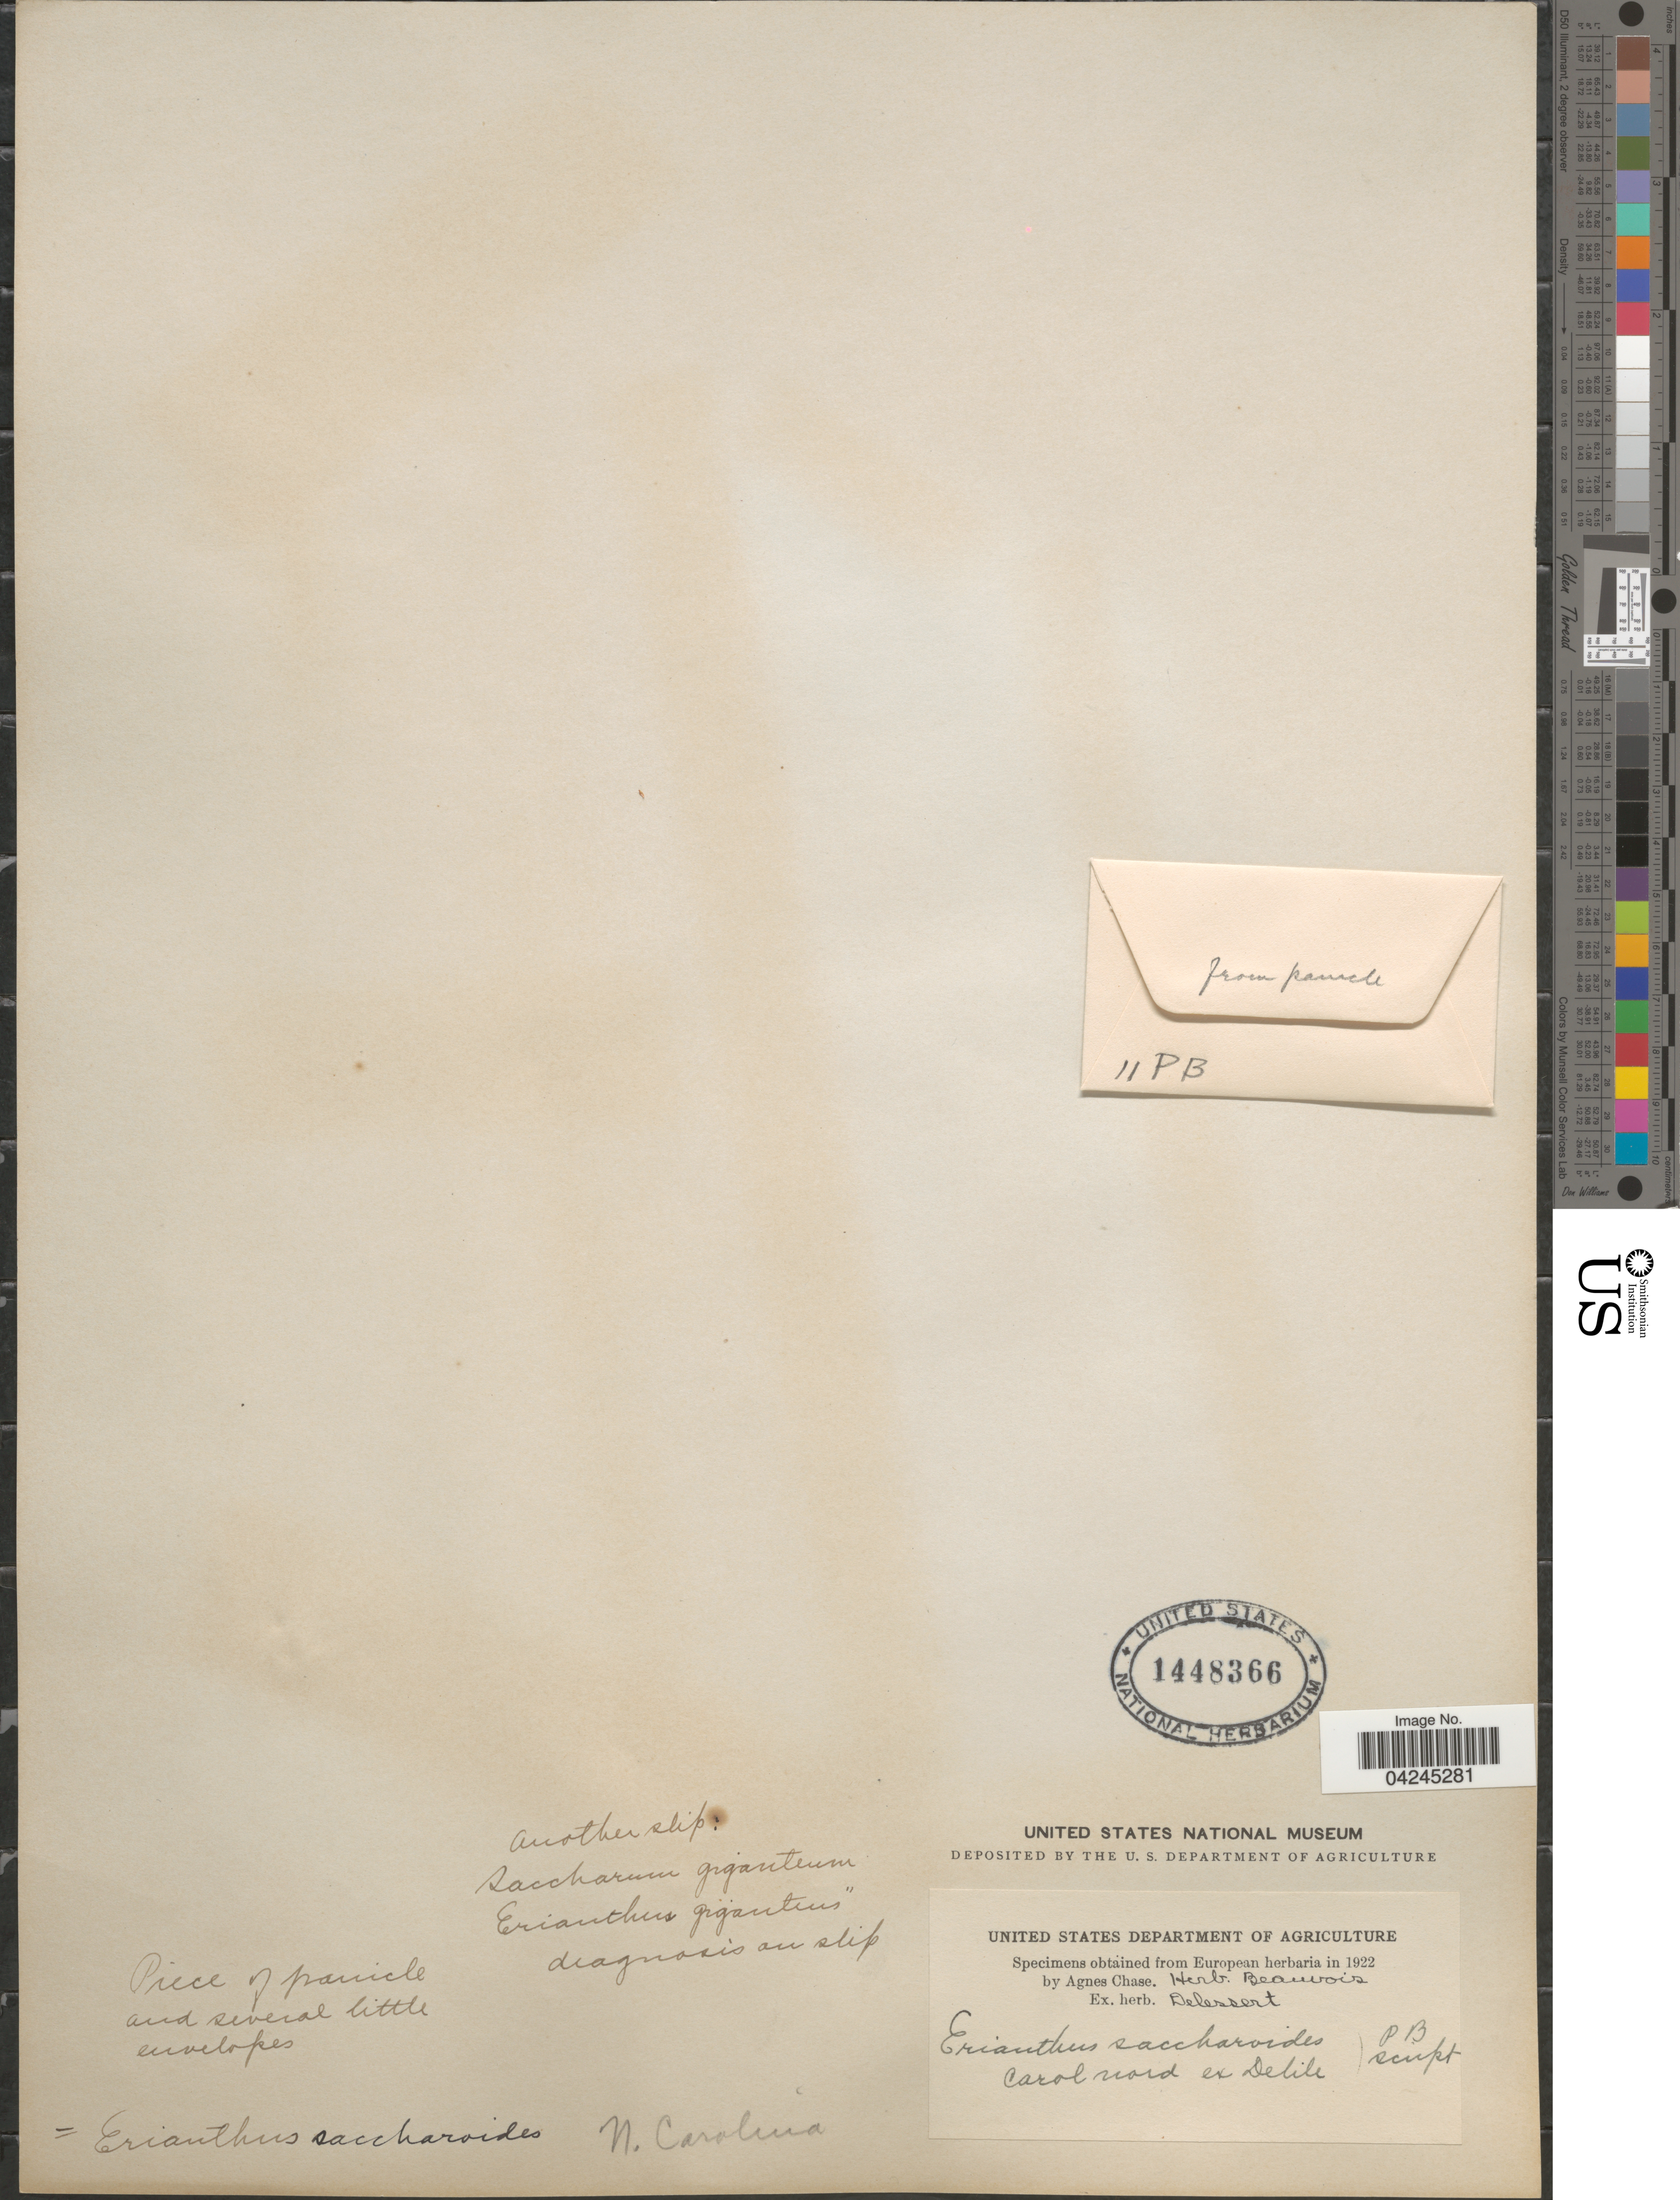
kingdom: Plantae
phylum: Tracheophyta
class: Liliopsida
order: Poales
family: Poaceae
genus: Erianthus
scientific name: Erianthus sp.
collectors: Delile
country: United States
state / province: North Carolina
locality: Carol nord.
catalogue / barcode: US 1448366